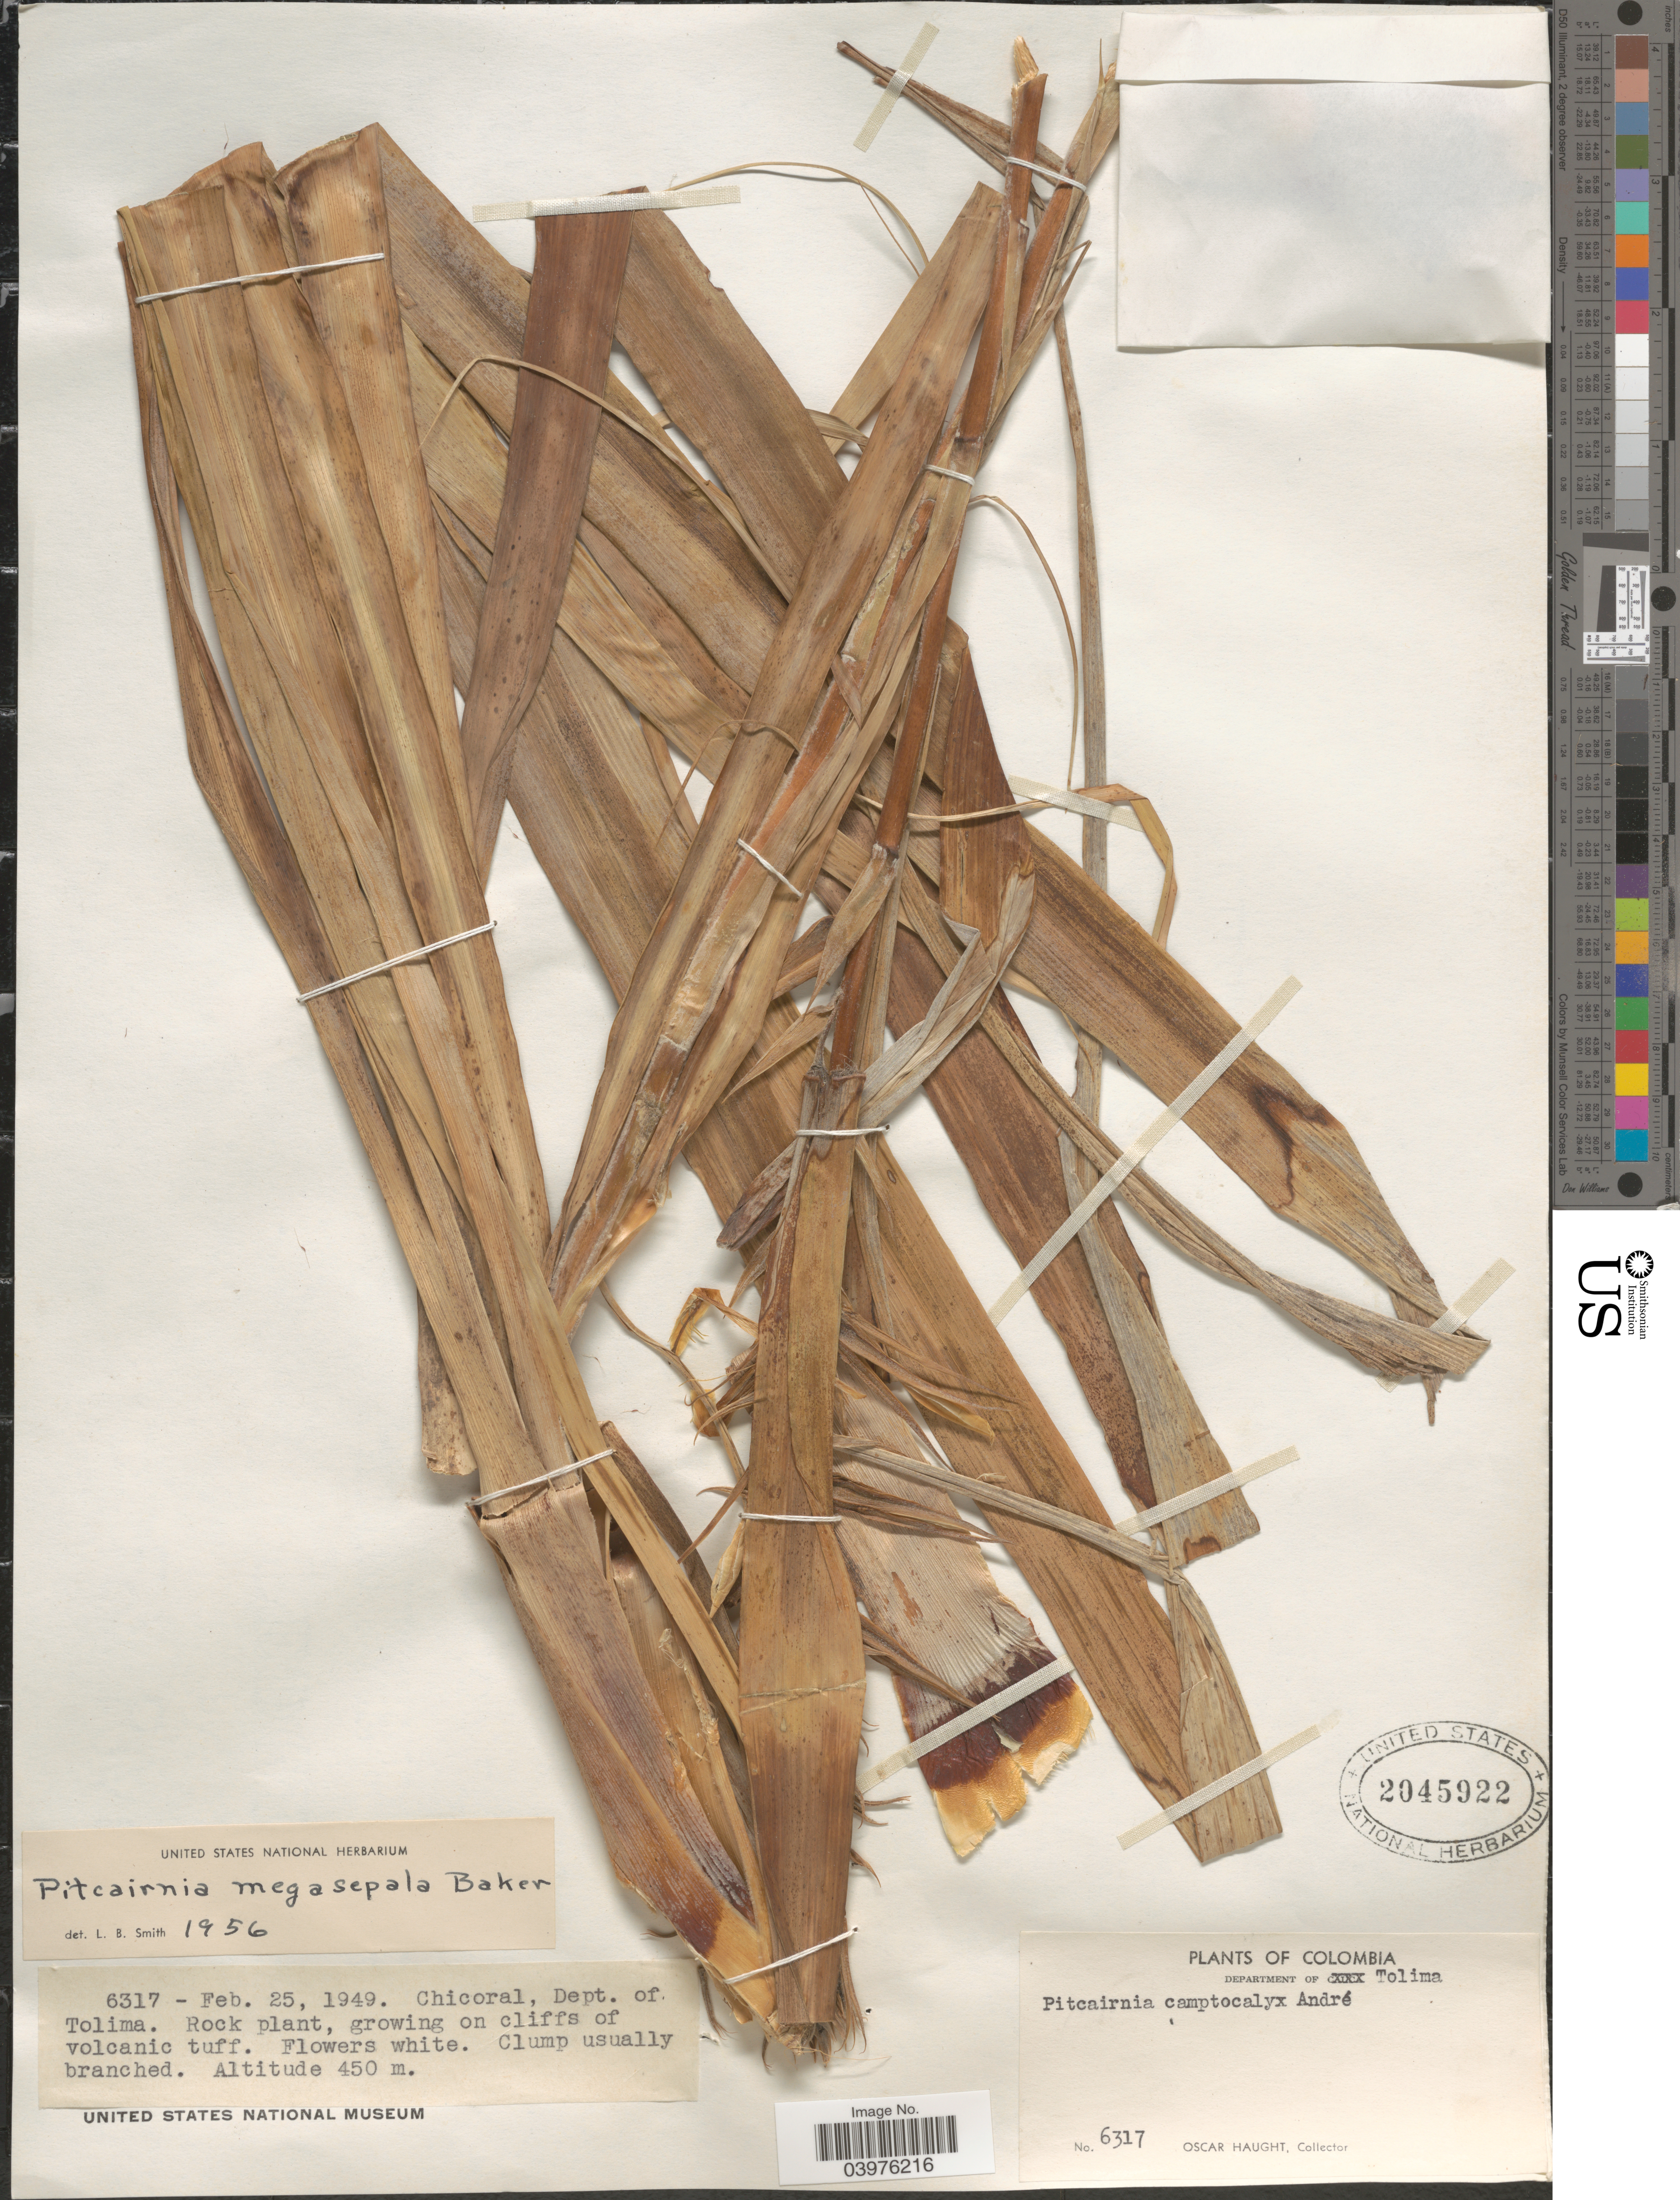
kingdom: Plantae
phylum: Tracheophyta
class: Liliopsida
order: Poales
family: Bromeliaceae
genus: Pitcairnia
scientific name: Pitcairnia megasepala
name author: Baker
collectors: O. L. Haught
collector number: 6317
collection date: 1949-02-25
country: Colombia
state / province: Tolima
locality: Chicoral, Dept. of Tolima. Department of Tolima.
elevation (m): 450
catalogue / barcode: US 2045922